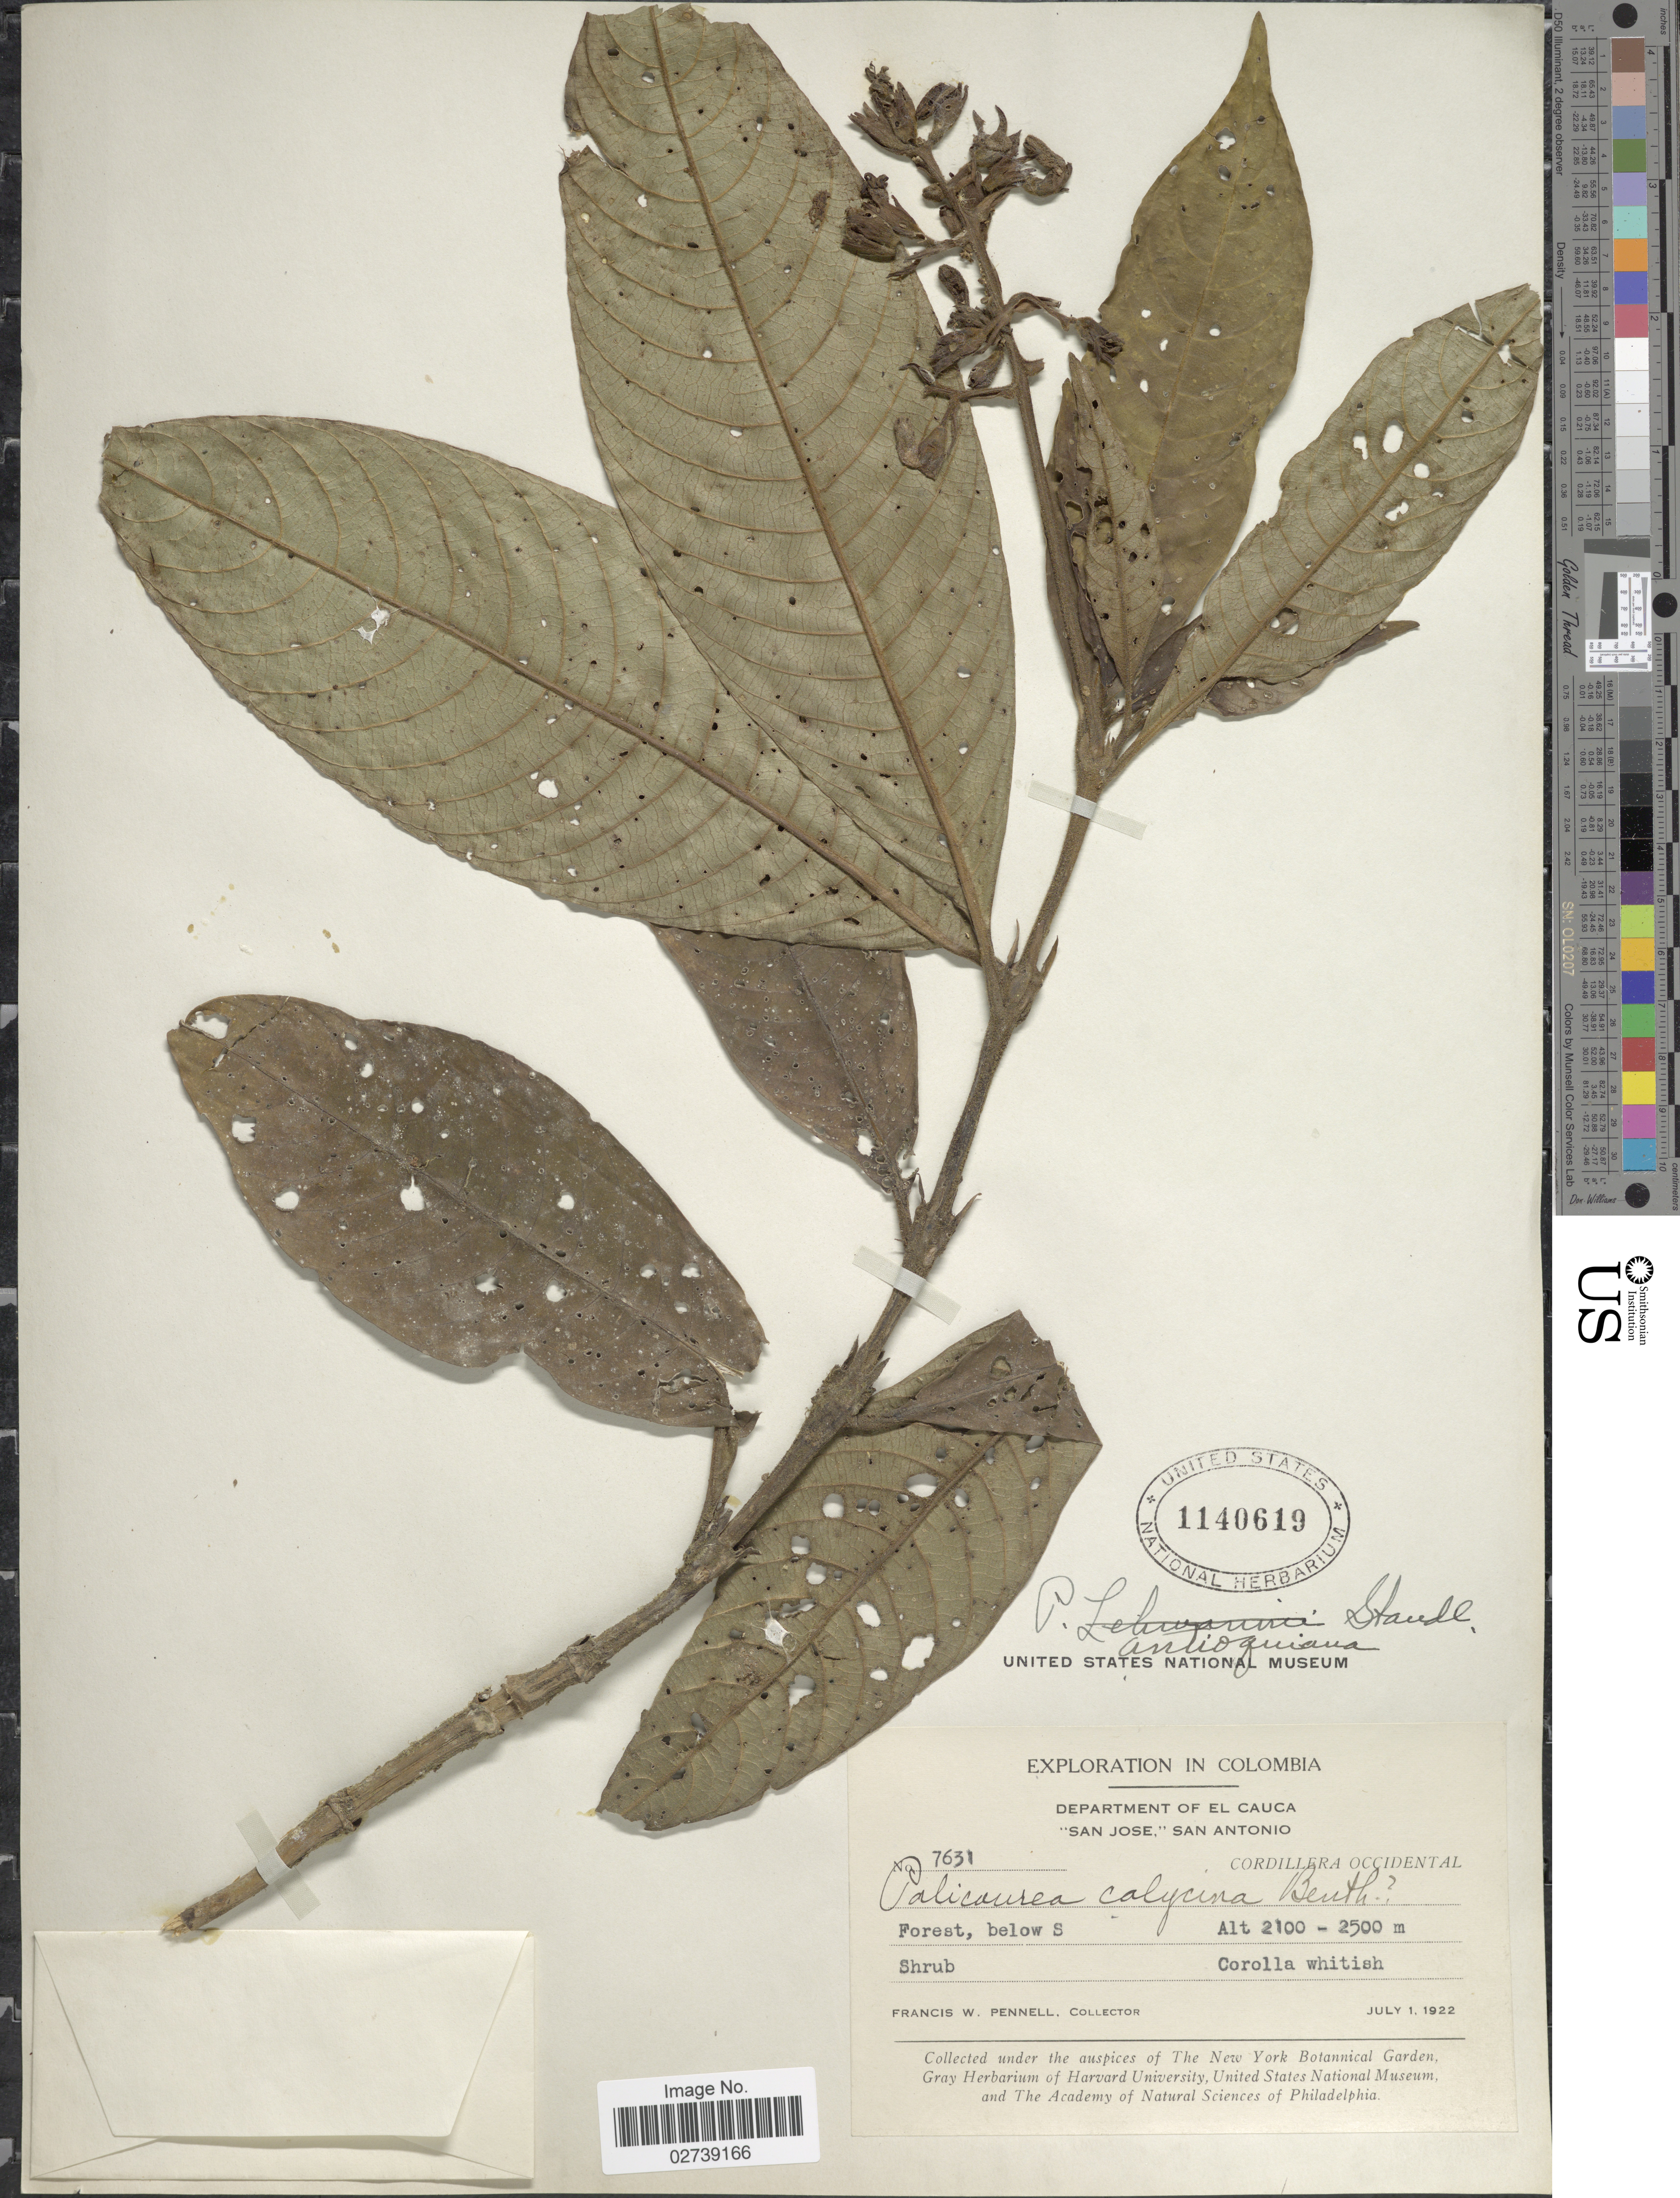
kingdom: Plantae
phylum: Tracheophyta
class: Magnoliopsida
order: Gentianales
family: Rubiaceae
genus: Palicourea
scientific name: Palicourea antioquiana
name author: Standl.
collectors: F. W. Pennell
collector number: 7631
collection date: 1922-07-01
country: Colombia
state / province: Cauca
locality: Department of el Cauca. "San Jose,"San Antonio. Cordillera Occidental. Forest, below S.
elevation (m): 2100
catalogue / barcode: US 1140619